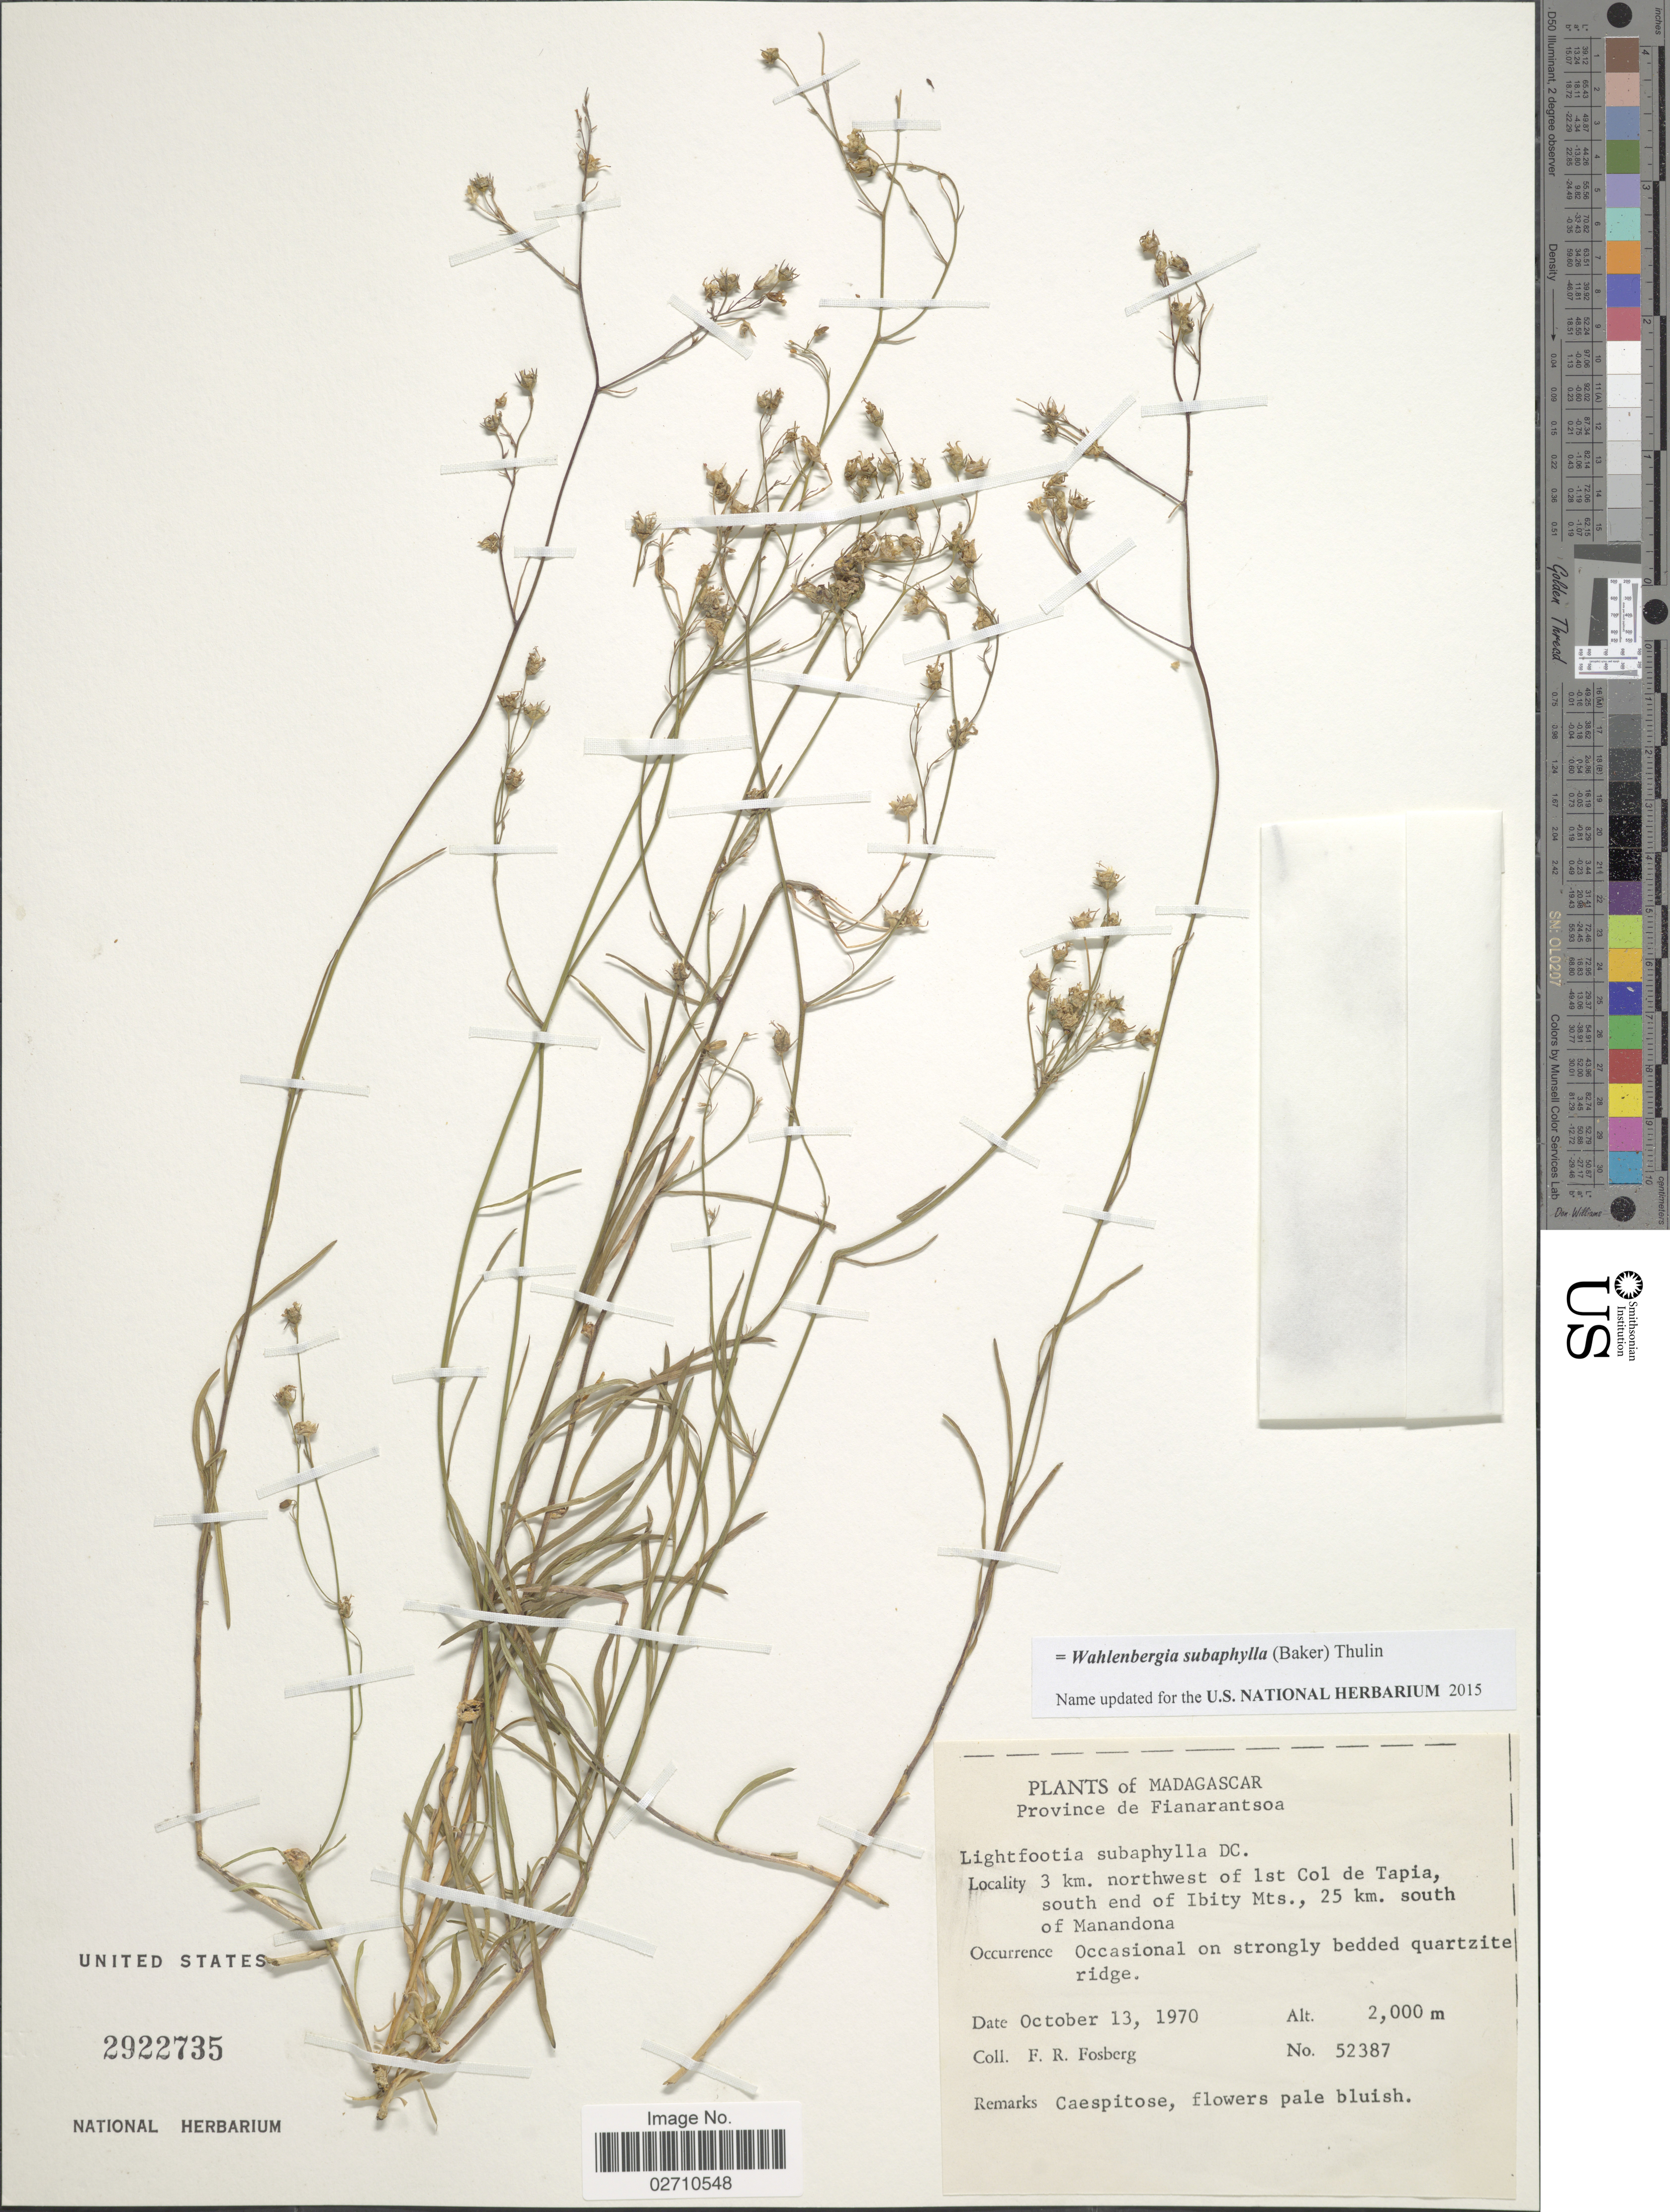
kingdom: Plantae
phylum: Tracheophyta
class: Magnoliopsida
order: Asterales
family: Campanulaceae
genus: Wahlenbergia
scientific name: Wahlenbergia subaphylla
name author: (Baker) Thulin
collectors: F. R. Fosberg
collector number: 52387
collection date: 1970-10-13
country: Madagascar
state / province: Amoron'i Mania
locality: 3 km. northwest of 1st Col de Tapia, south end of Ibity Mts., 25 km south of Manandona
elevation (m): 2000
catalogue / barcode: US 2922735